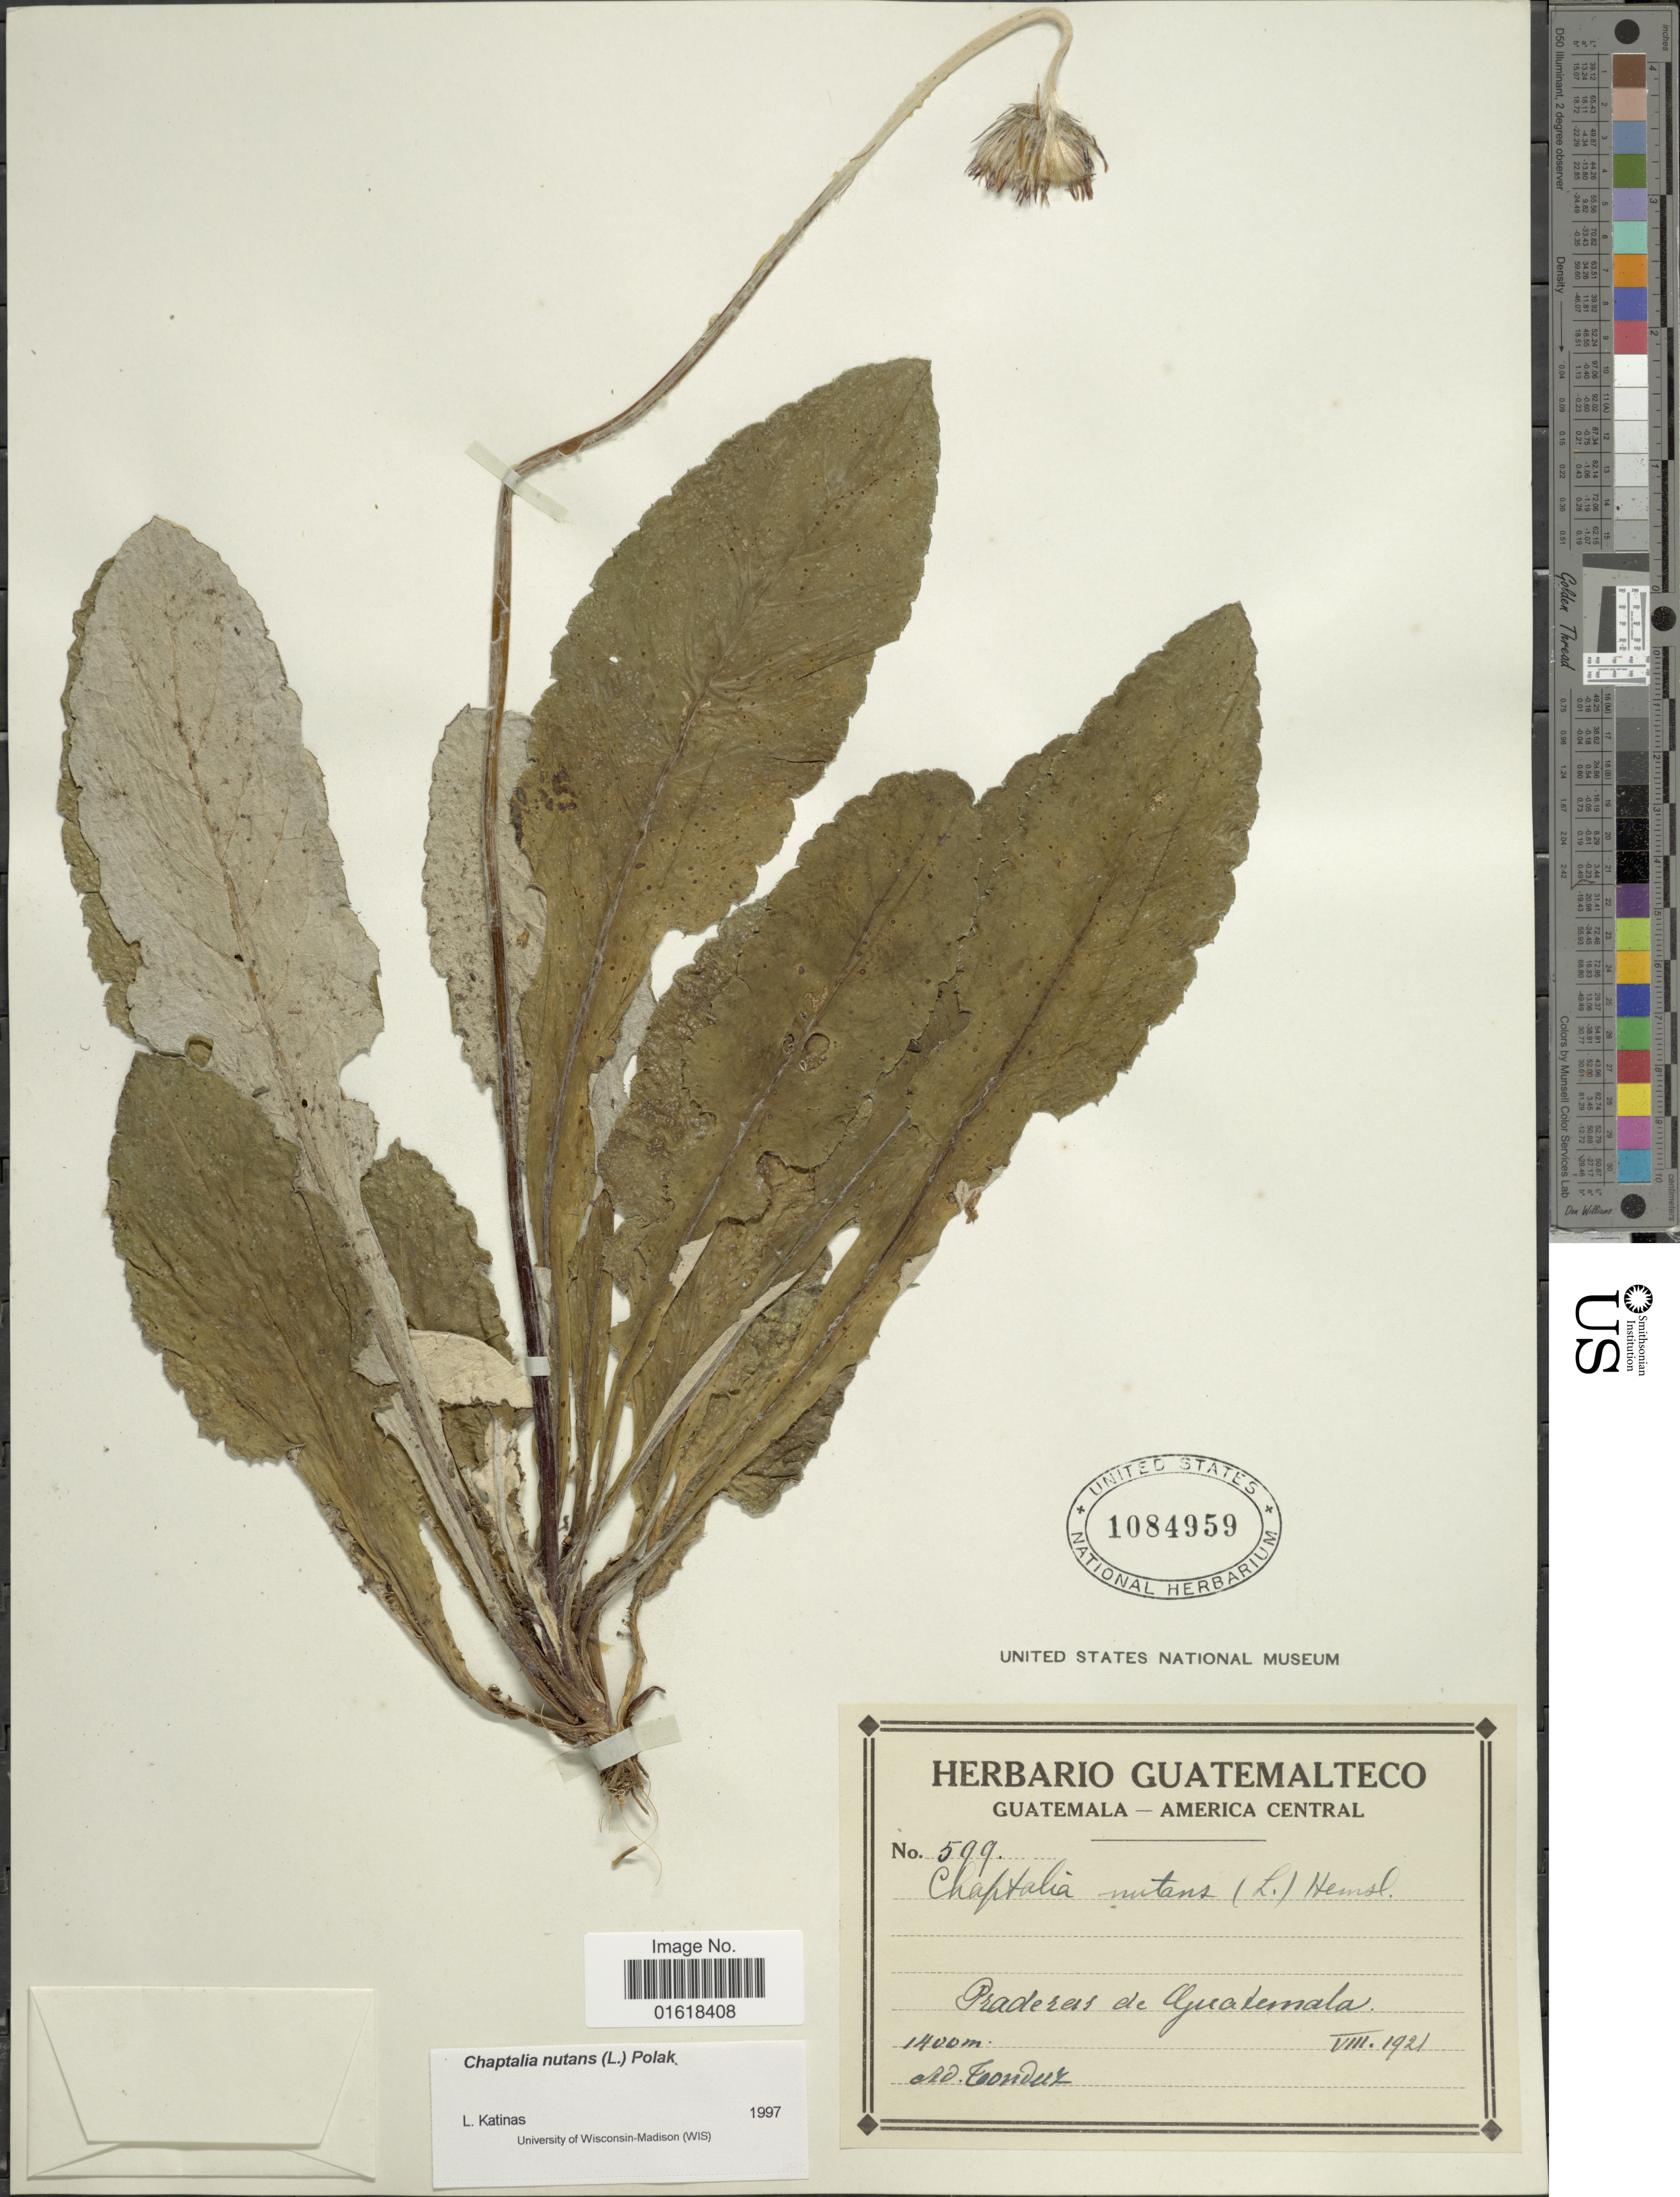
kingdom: Plantae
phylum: Tracheophyta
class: Magnoliopsida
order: Asterales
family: Asteraceae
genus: Chaptalia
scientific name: Chaptalia nutans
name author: (L.) Pol.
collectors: A. Tonduz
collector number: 599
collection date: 1921-08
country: Guatemala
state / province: Guatemala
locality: Praderas de Guatemala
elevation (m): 1400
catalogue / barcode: US 1084959